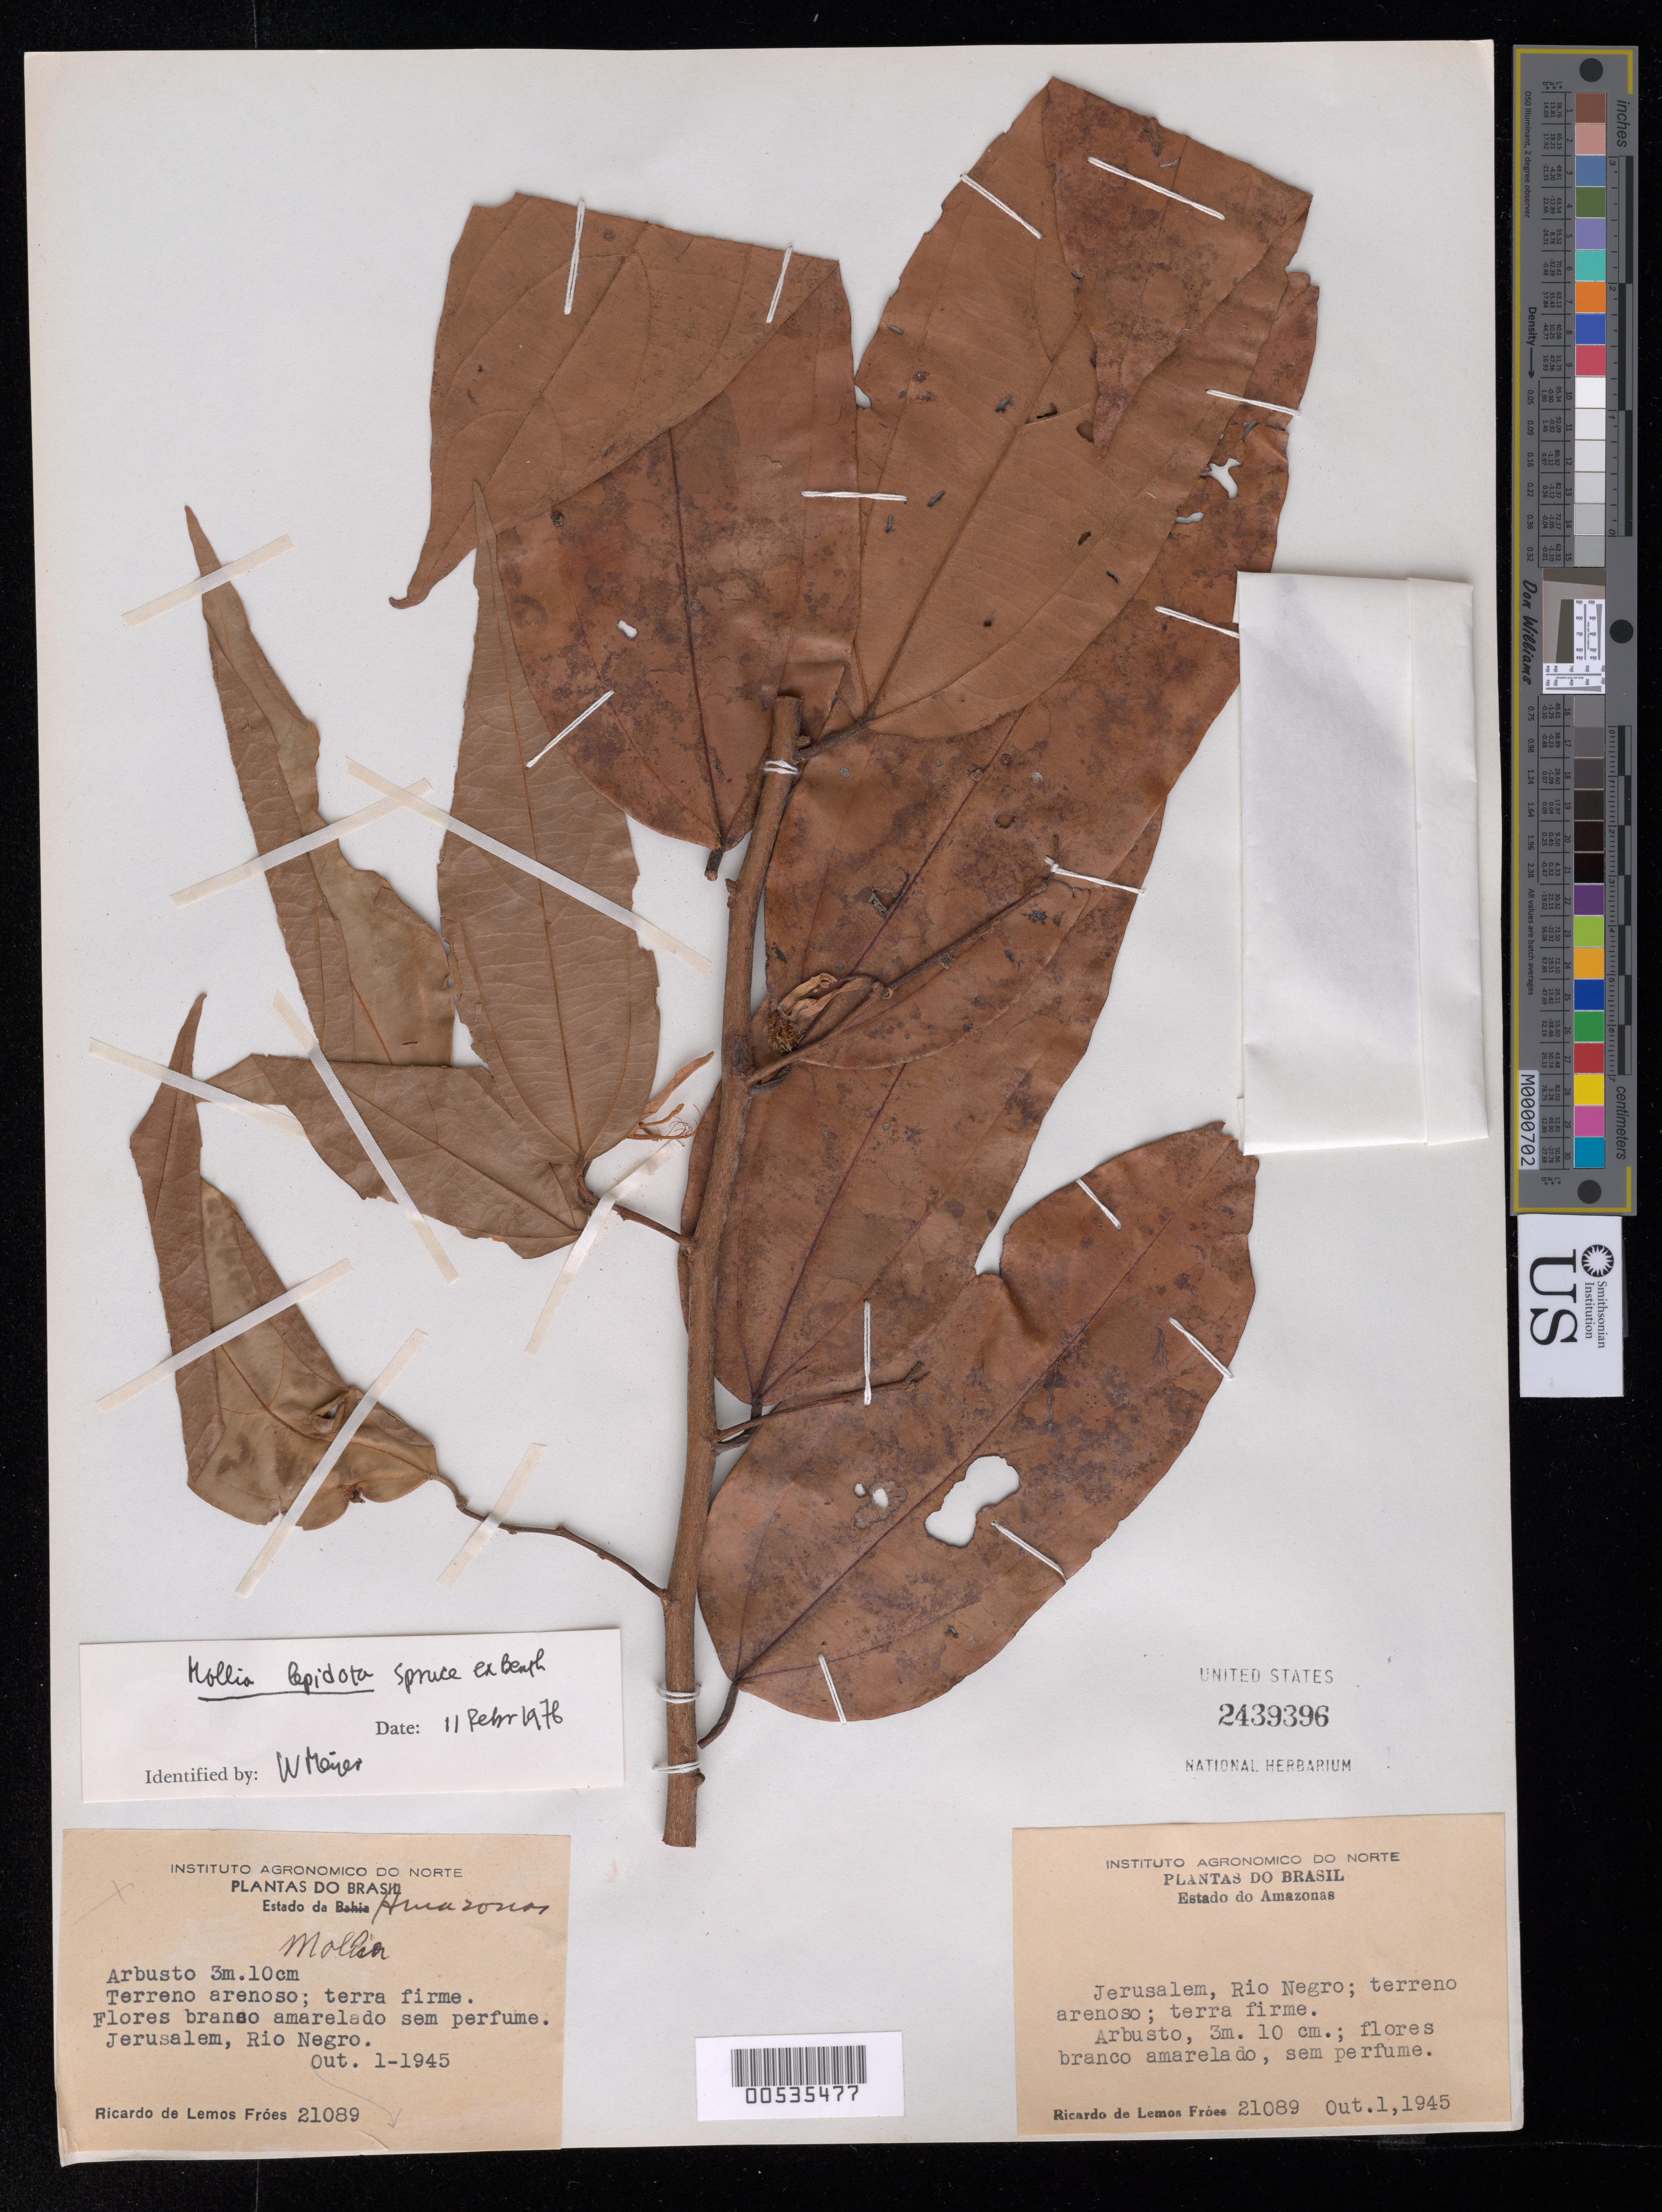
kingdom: Plantae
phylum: Tracheophyta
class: Magnoliopsida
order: Malvales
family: Malvaceae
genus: Mollia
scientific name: Mollia lepidota subsp. lepidota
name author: Spruce ex Benth.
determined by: Dorr, Laurence J., Curator (BOT), Smithsonian Institution - National Museum of Natural History (UNITED STATES)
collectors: R. L. Fróes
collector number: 21089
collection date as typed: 01 Oct 1945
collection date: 1945-10-01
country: Brazil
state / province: Amazonas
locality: Jerusalem, Rio Negro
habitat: Torreno arenoso, terra firme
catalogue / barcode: US 2439396